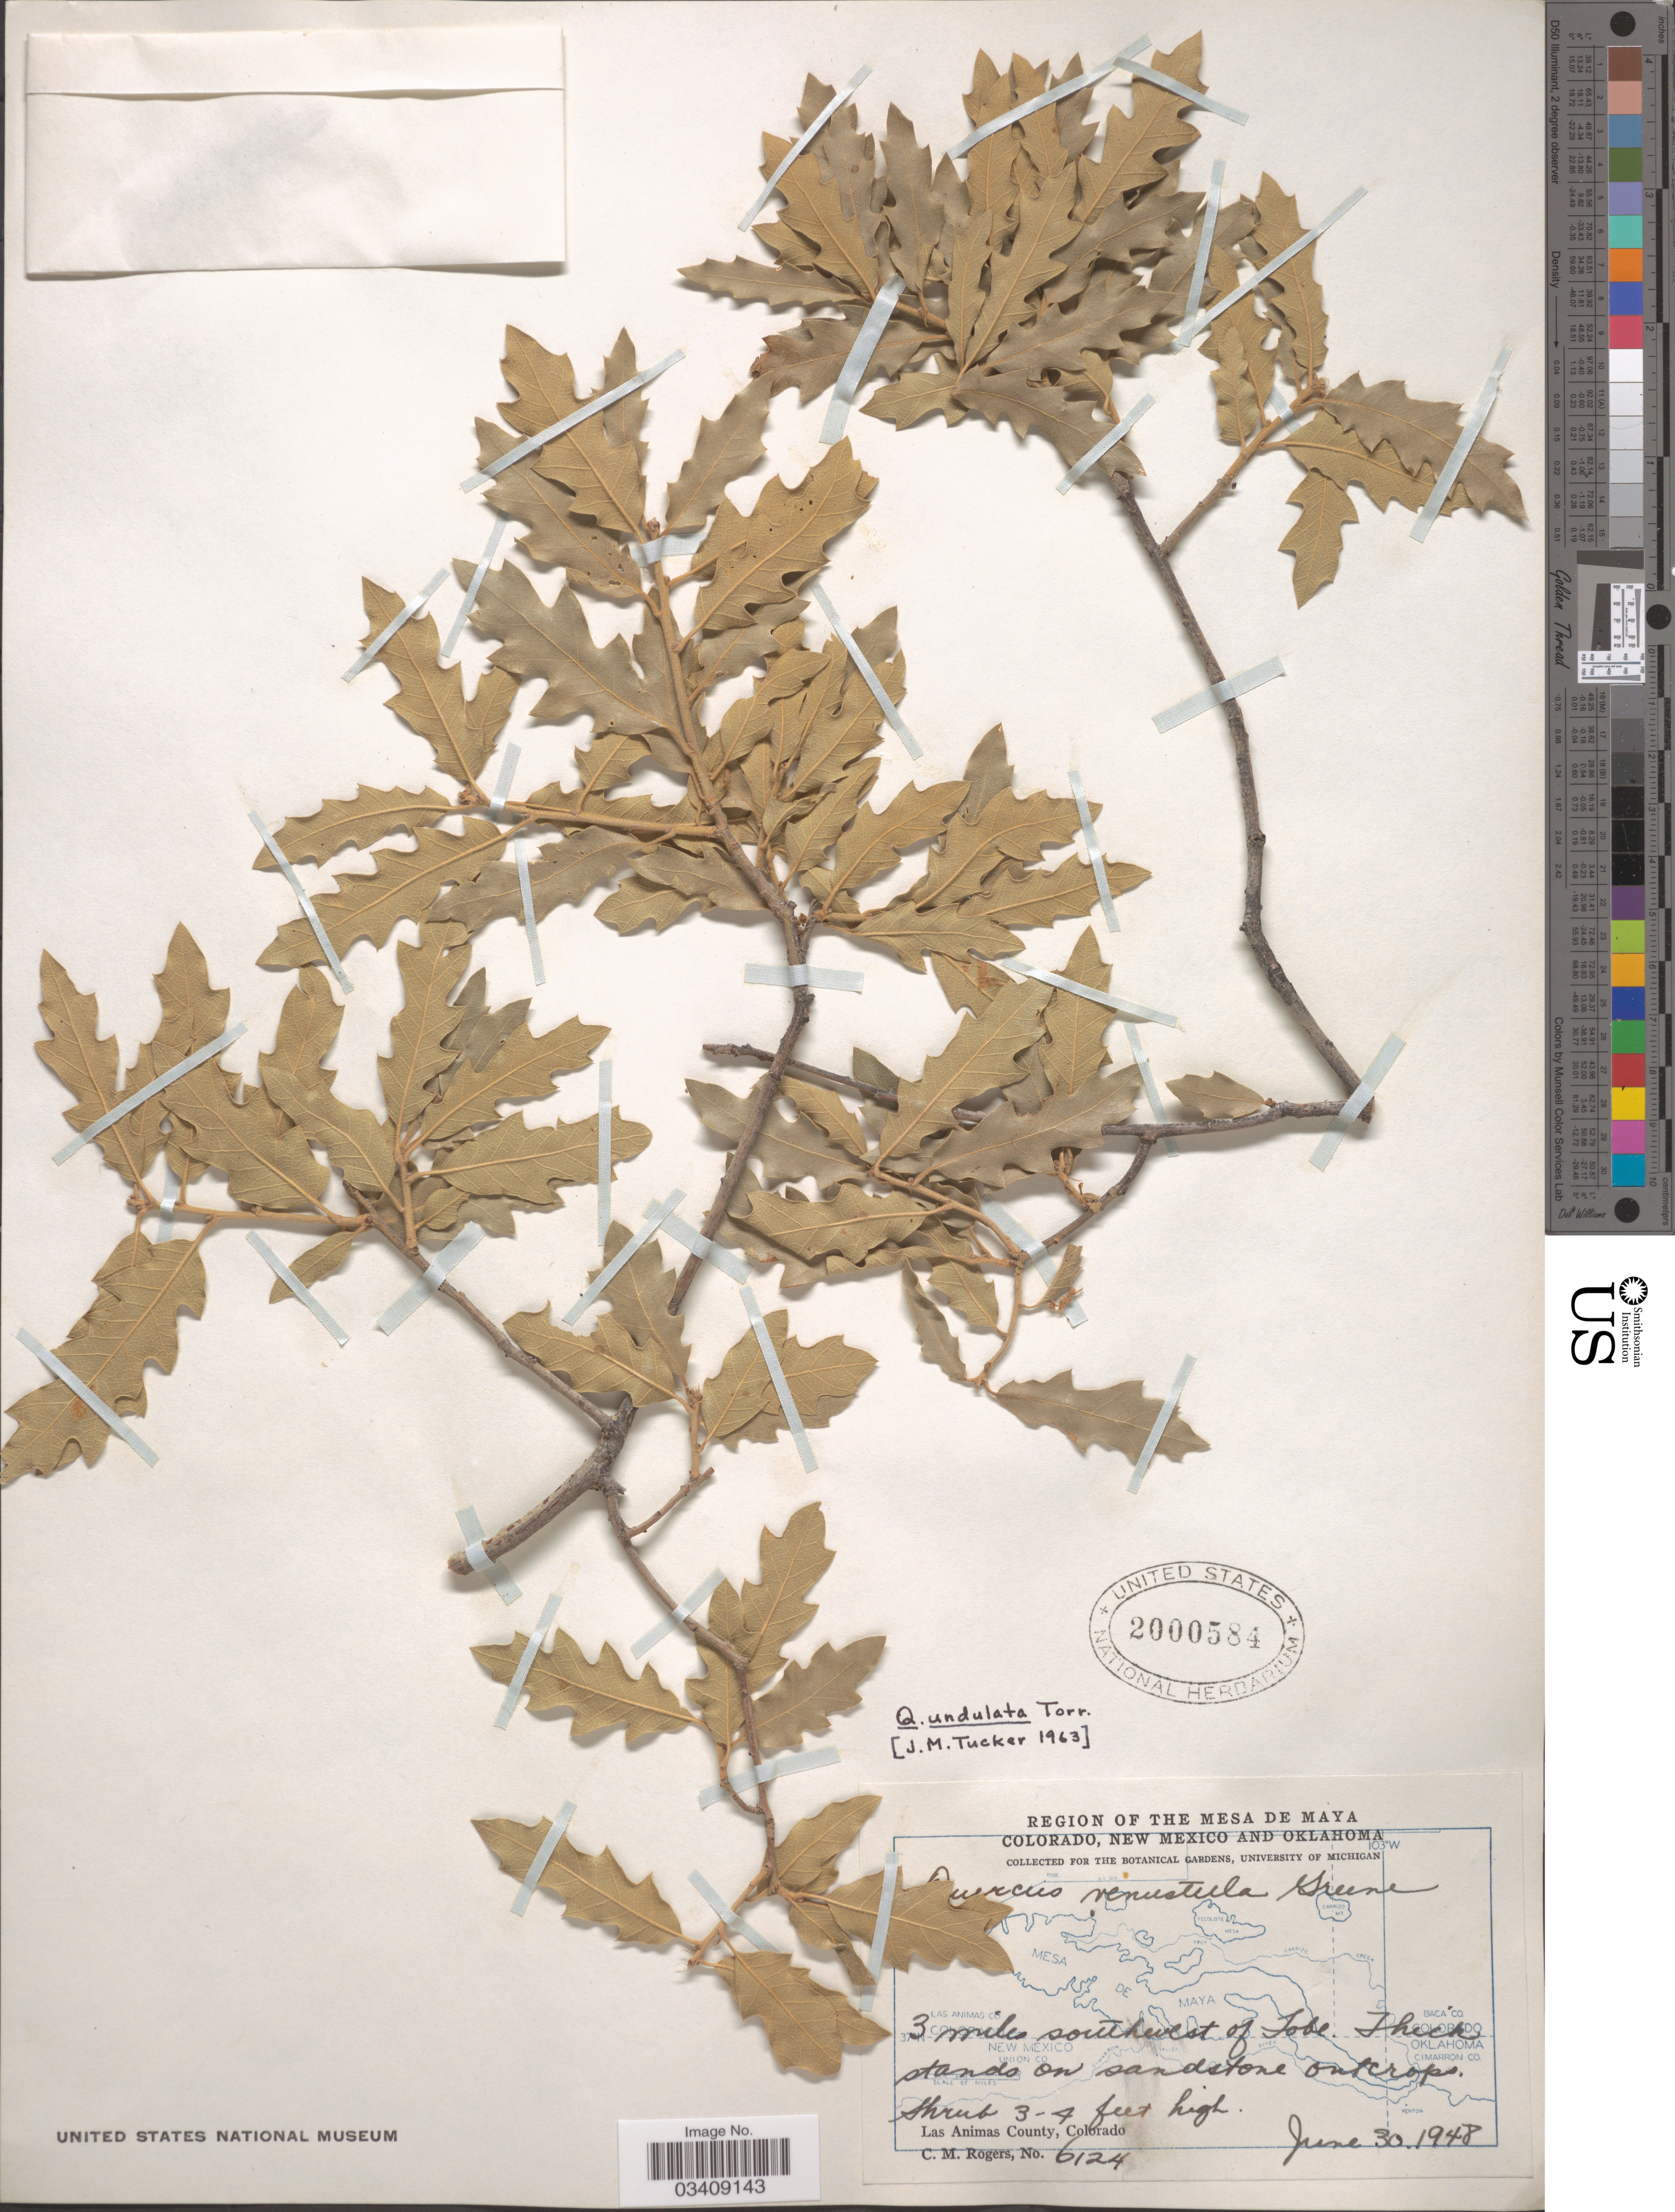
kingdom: Plantae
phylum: Tracheophyta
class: Magnoliopsida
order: Fagales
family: Fagaceae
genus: Quercus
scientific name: Quercus undulata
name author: Torr.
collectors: C. M. Rogers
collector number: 6124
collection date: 1948-06-30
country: United States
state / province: Colorado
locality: Region of the Mesa de Maya. 3 miles southwest of Tobe. Las Animas County.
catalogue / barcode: US 2000584